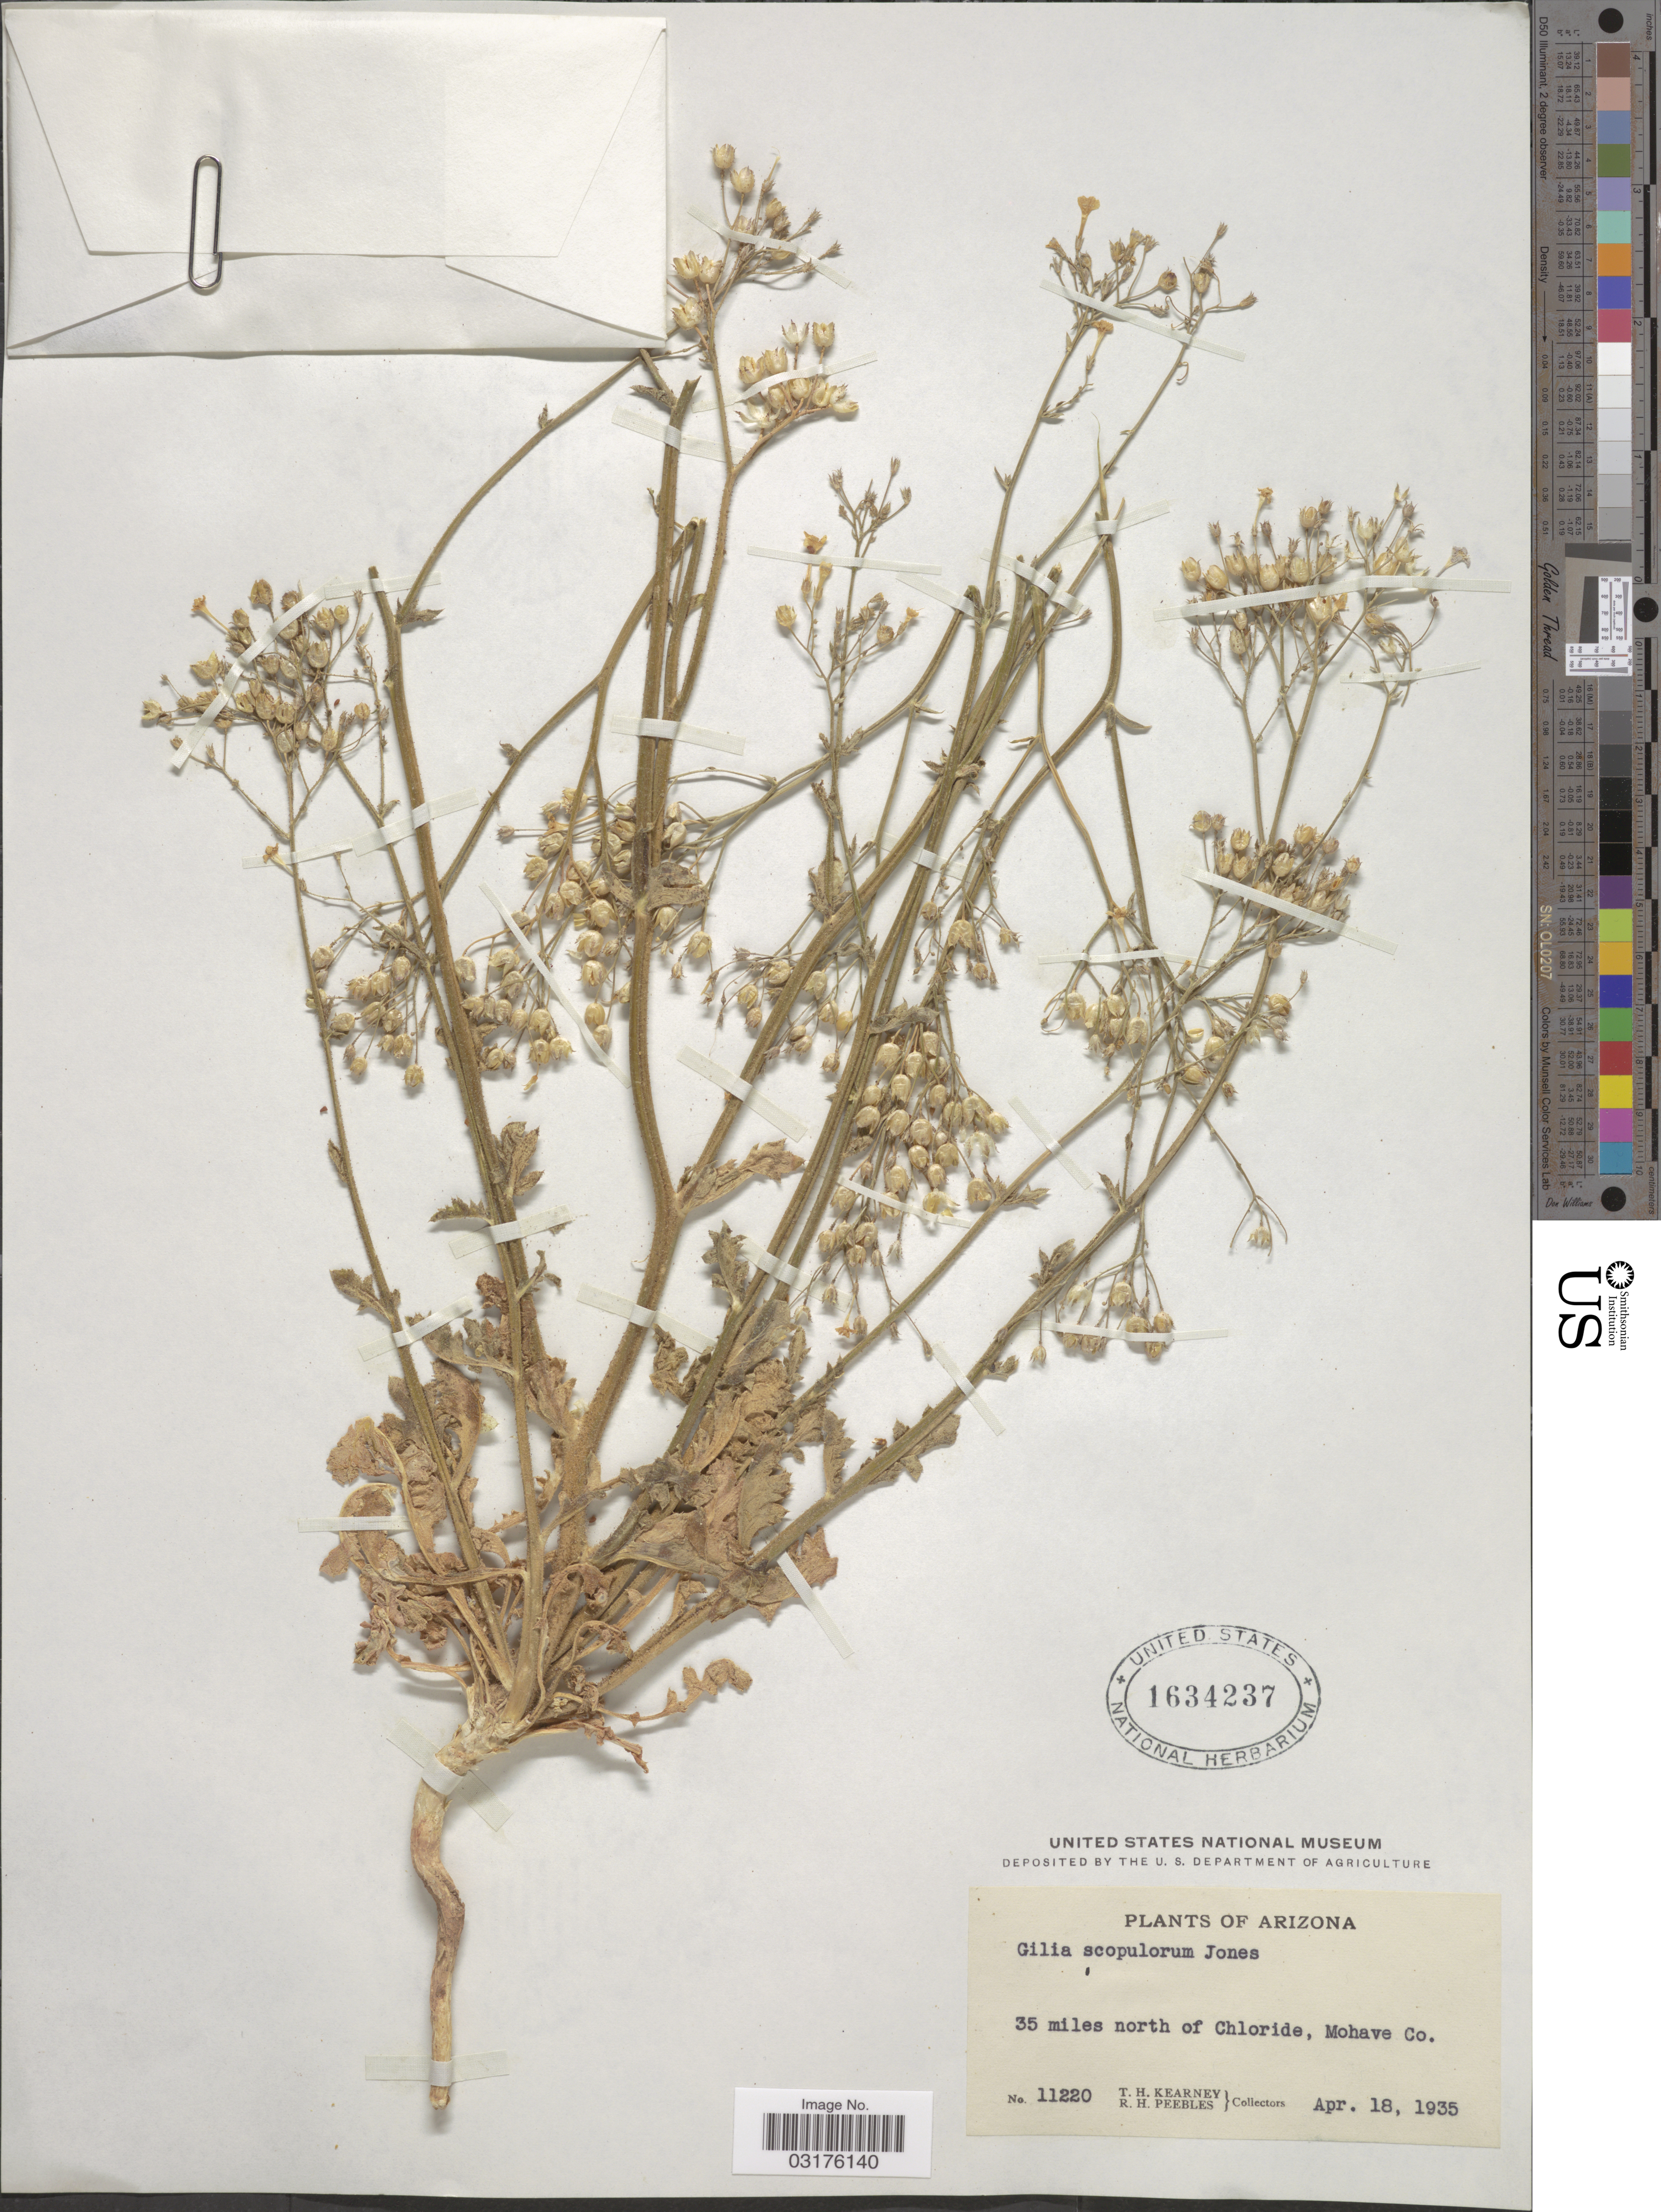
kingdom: Plantae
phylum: Tracheophyta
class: Magnoliopsida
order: Ericales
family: Polemoniaceae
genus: Gilia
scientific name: Gilia scopulorum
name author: M.E. Jones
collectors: T. H. Kearney & R. H. Peebles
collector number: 11220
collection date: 1935-04-18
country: United States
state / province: Arizona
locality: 35 miles north of Chloride, Mohave Co.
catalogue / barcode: US 1634237